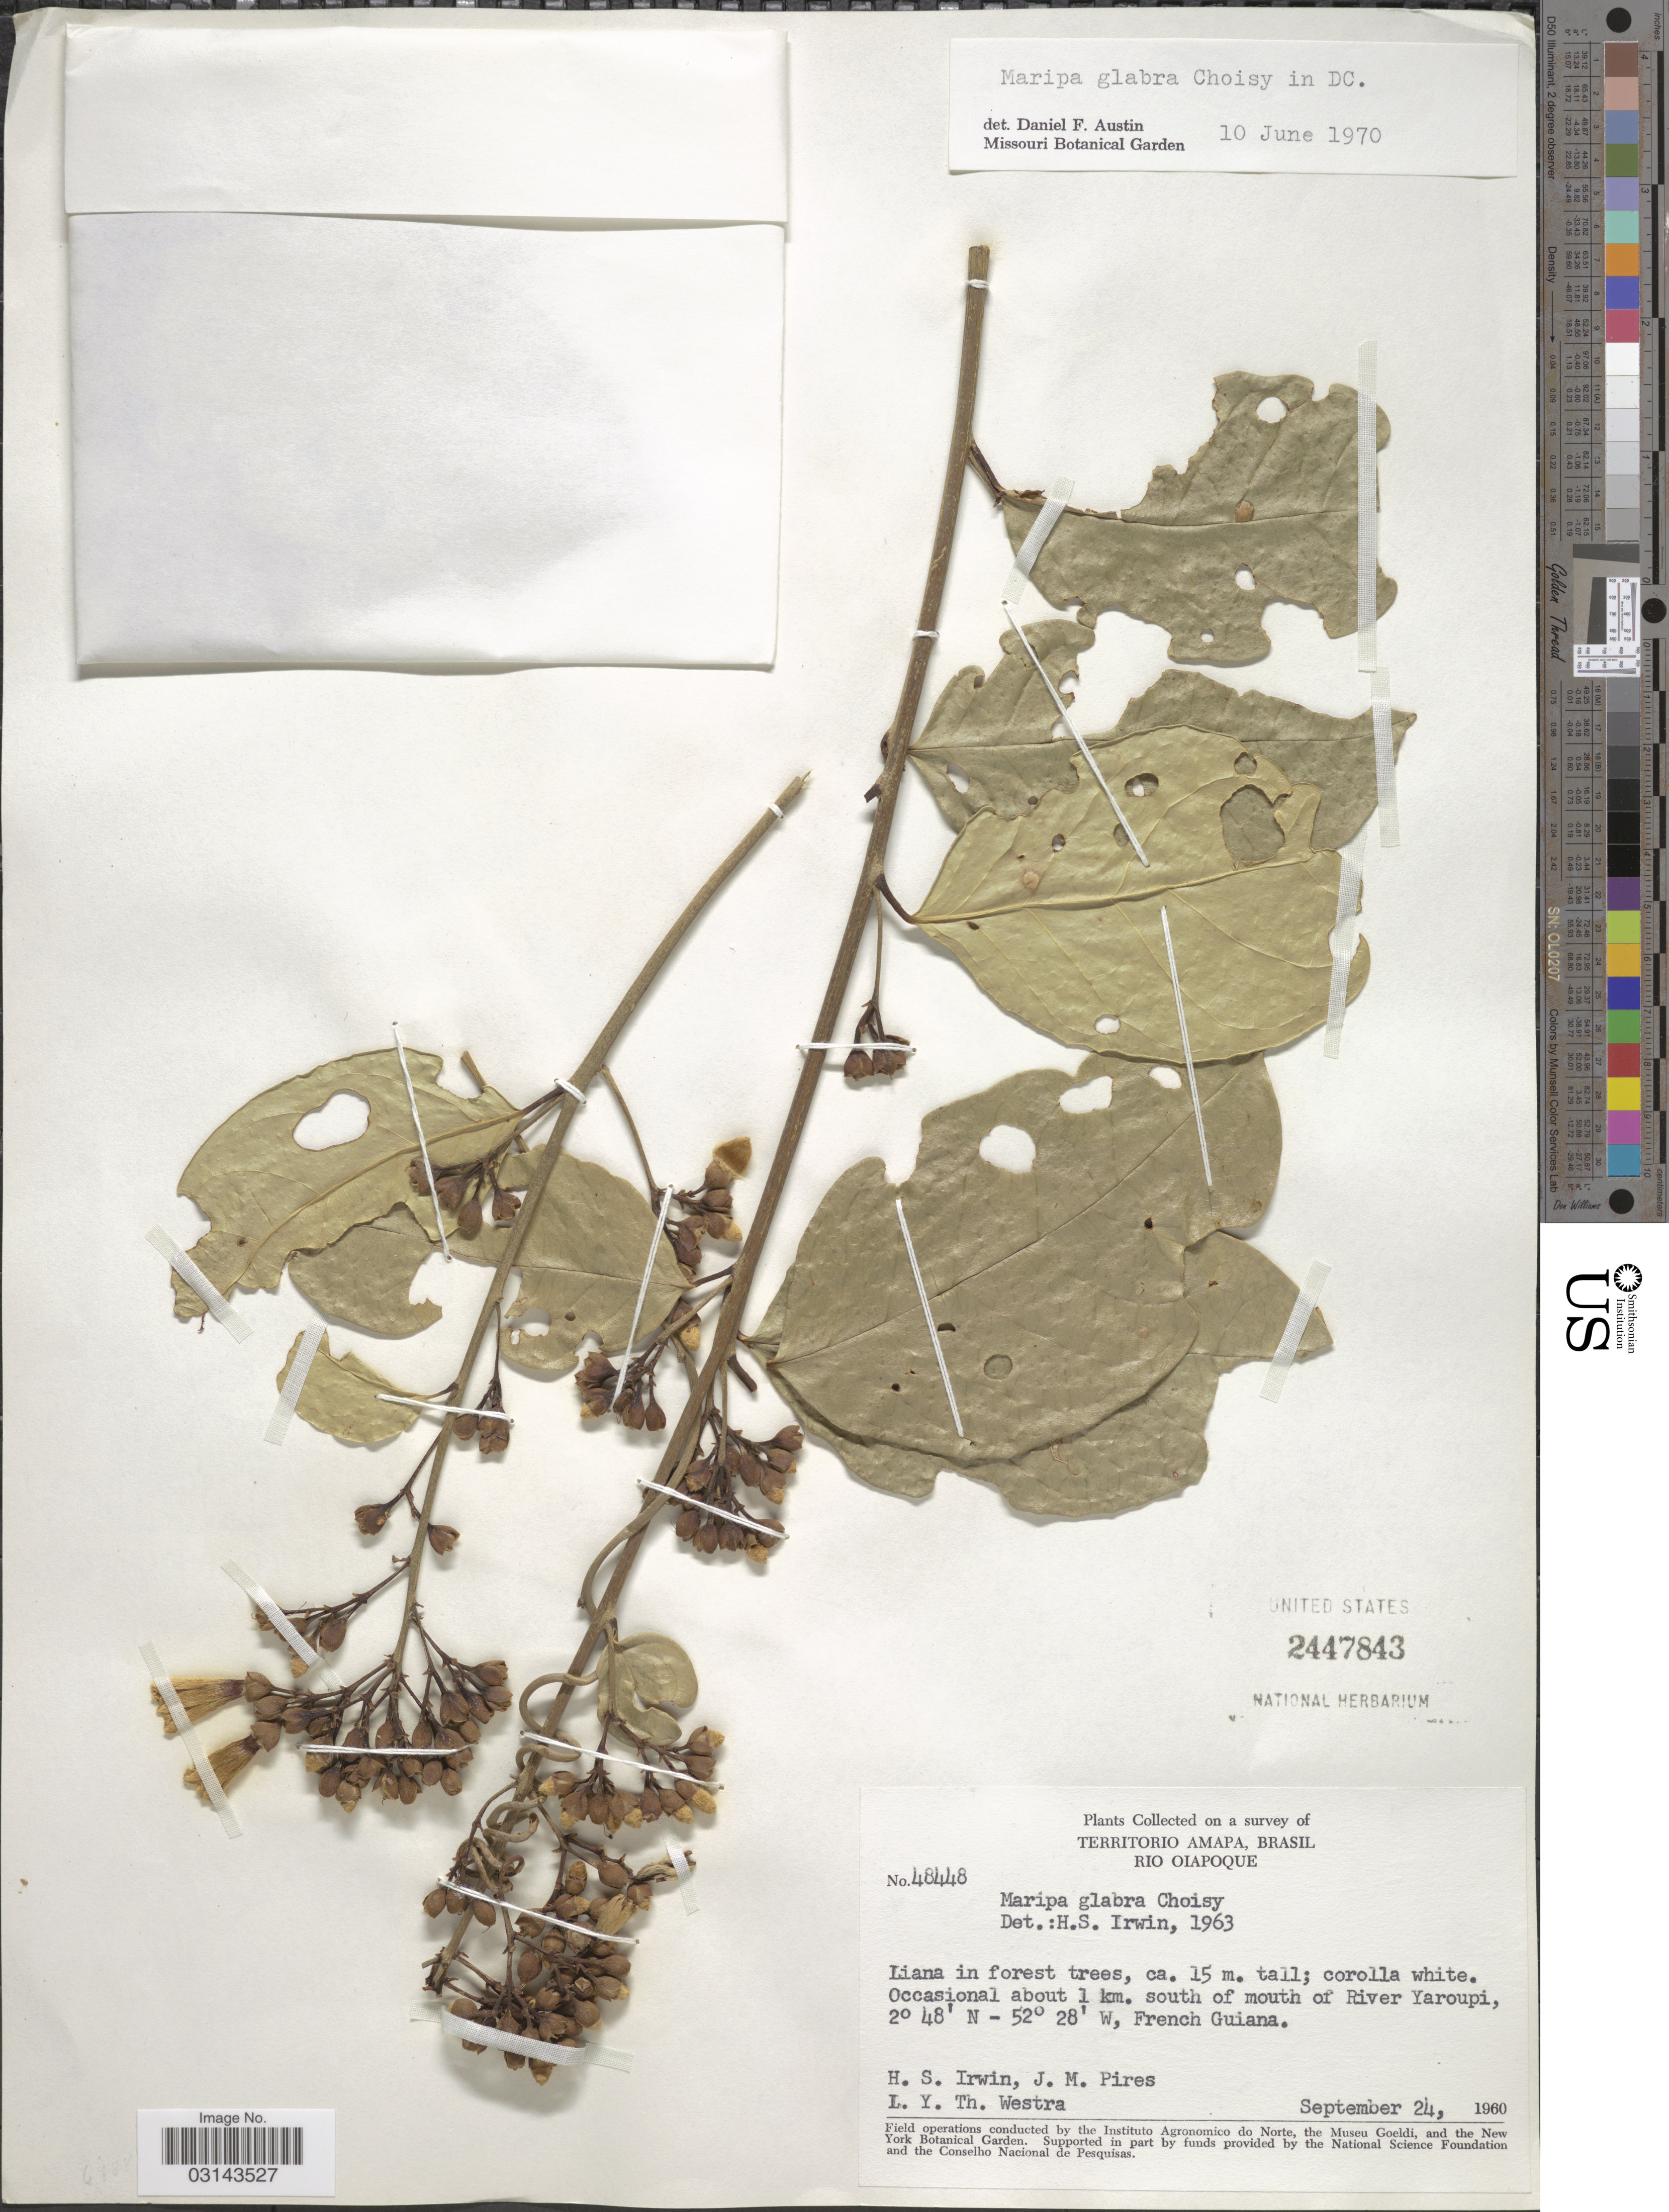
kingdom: Plantae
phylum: Tracheophyta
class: Magnoliopsida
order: Solanales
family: Convolvulaceae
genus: Maripa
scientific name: Maripa glabra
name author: Choisy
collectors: H. Irwin, J. M. Pires & L. Y. T. Westra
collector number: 48448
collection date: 1960-09-24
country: French Guiana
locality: Occasional about 1 km. south of mouth of River Yaroupi, French Guiana.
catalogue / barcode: US 2447843